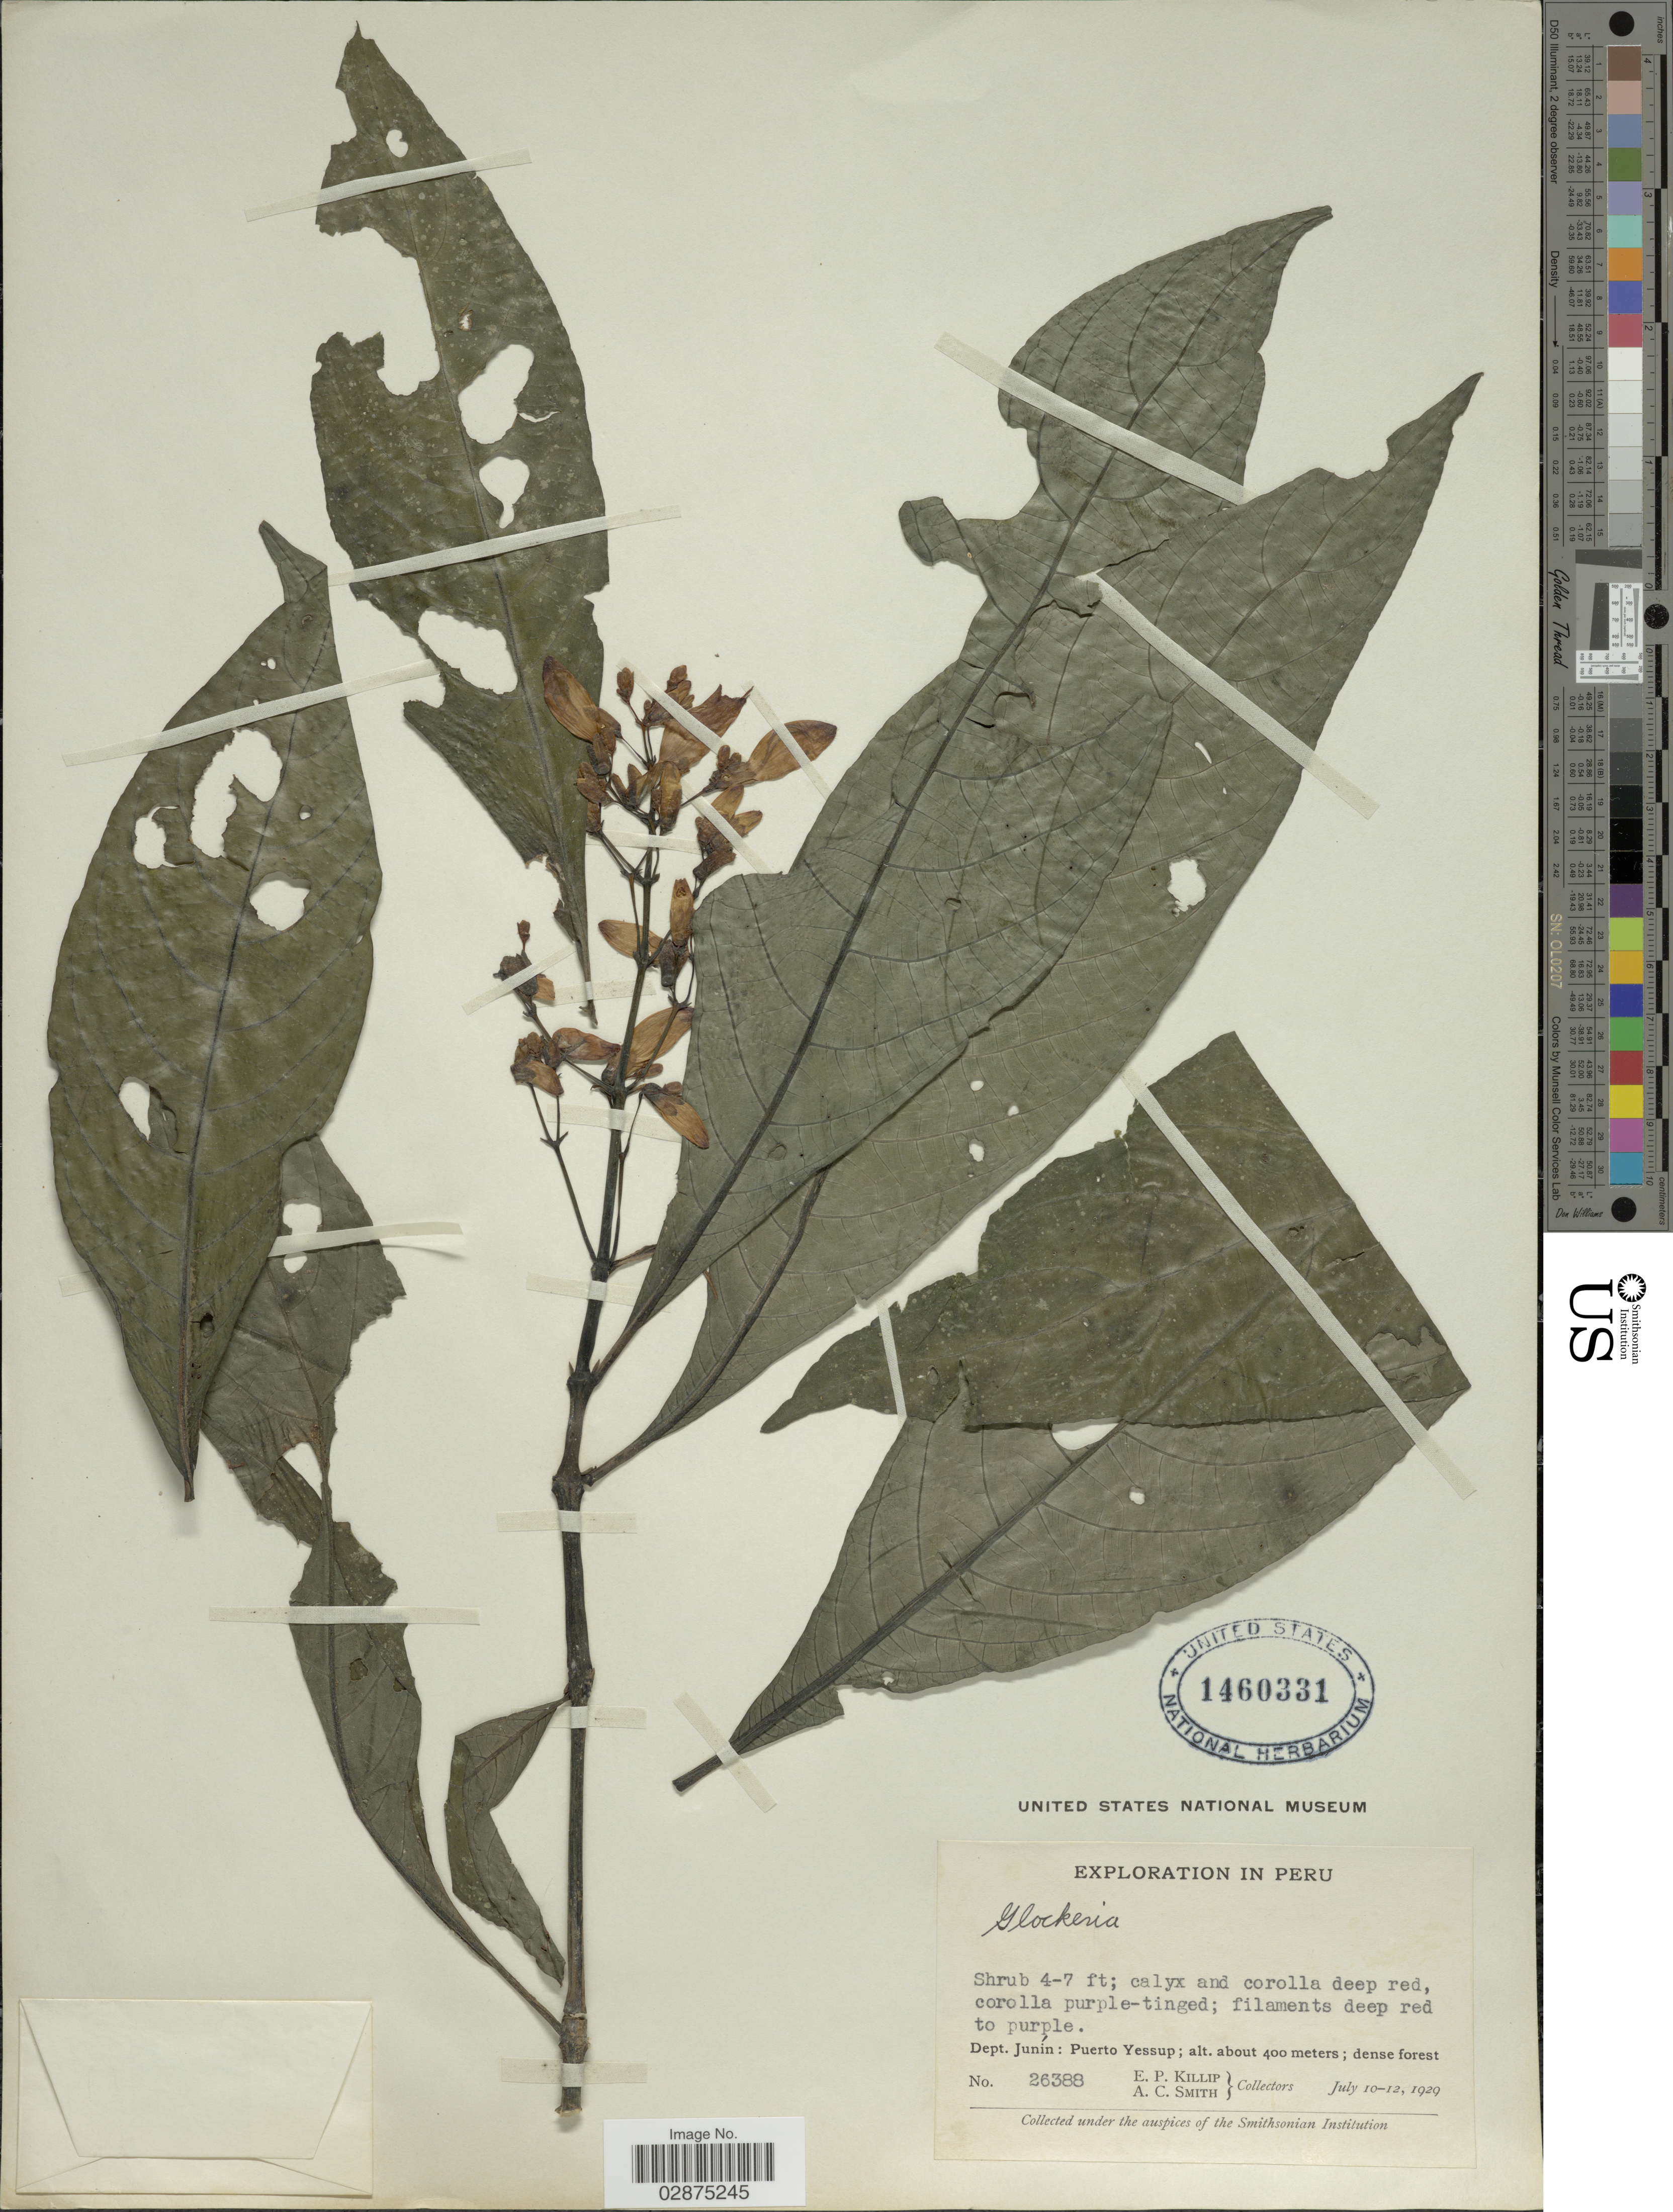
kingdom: Plantae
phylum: Tracheophyta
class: Magnoliopsida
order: Lamiales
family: Acanthaceae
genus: Stenostephanus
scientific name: Stenostephanus longistaminus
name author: (Ruiz & Pav.) V.M. Baum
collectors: E. P. Killip & A. C. Smith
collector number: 26388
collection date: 1929-07-10/1929-07-12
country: Peru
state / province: Junín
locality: Dept. Junín: Puerto Yessup.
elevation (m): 400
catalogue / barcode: US 1460331